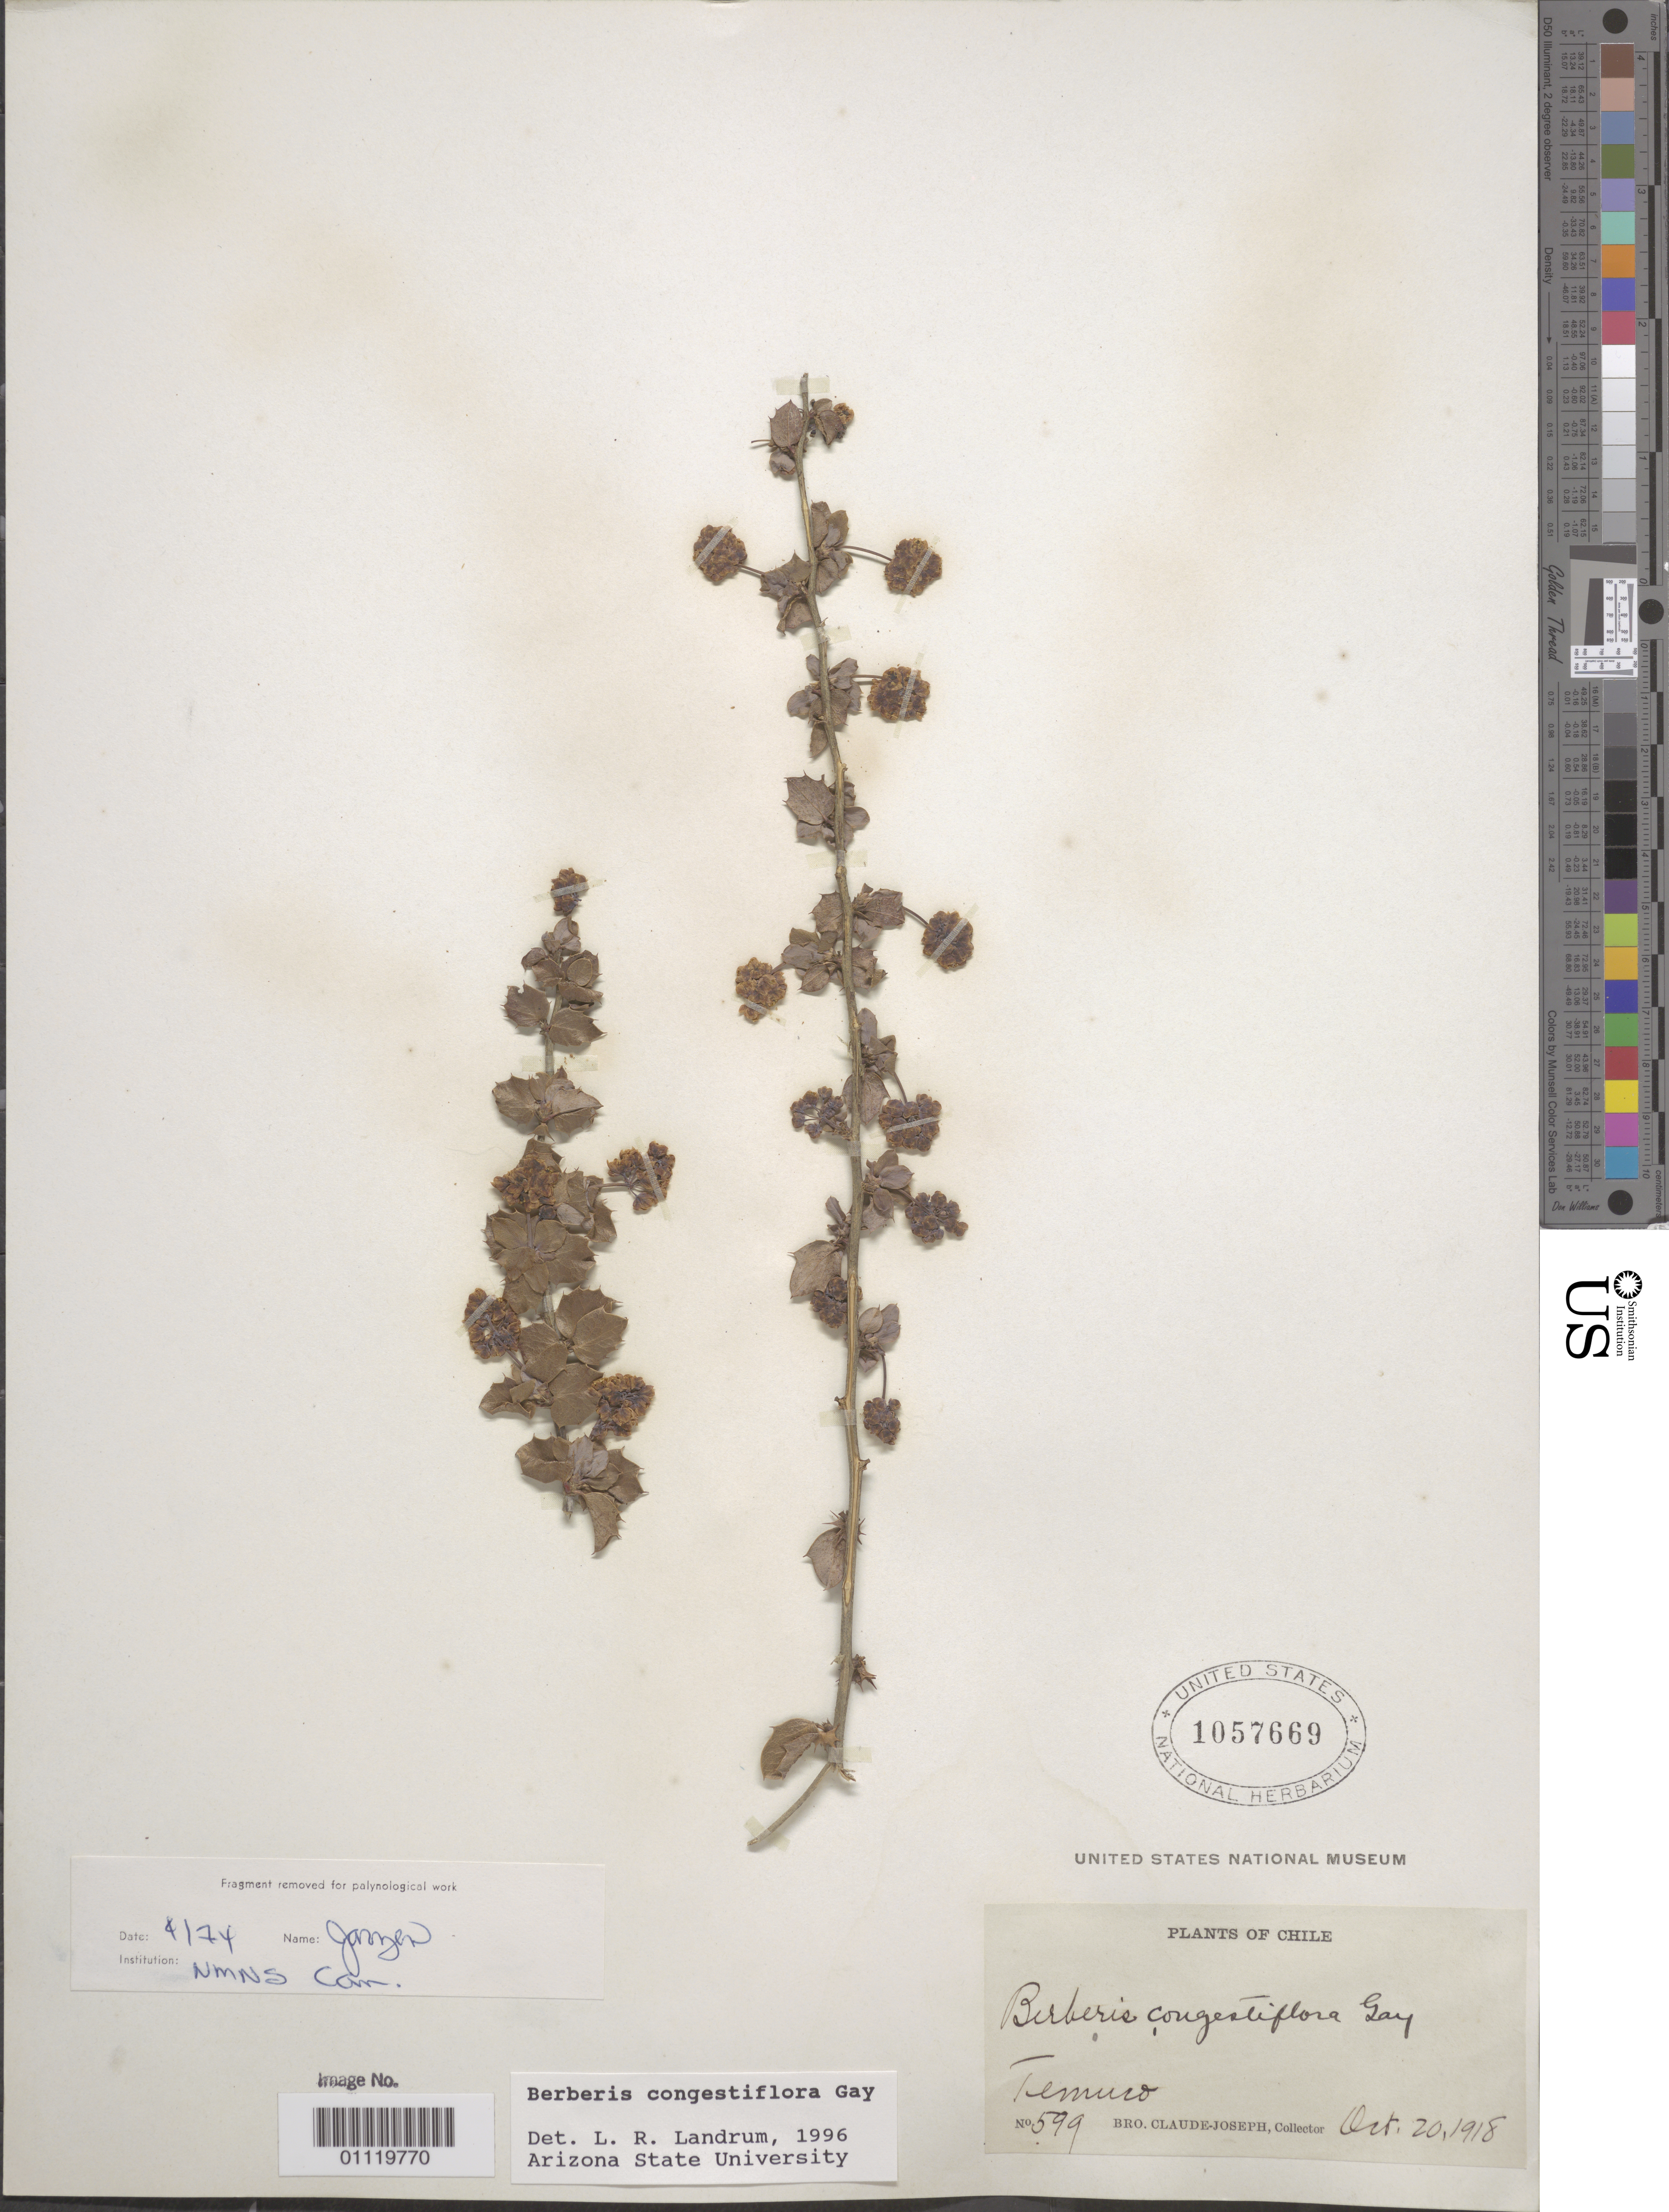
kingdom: Plantae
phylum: Tracheophyta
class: Magnoliopsida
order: Ranunculales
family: Berberidaceae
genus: Berberis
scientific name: Berberis congestiflora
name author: Gay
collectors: Bro. Claude-Joseph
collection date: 1918-10-20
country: Chile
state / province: Araucanía (IX)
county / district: Cautin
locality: Temulco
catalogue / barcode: US 1057669